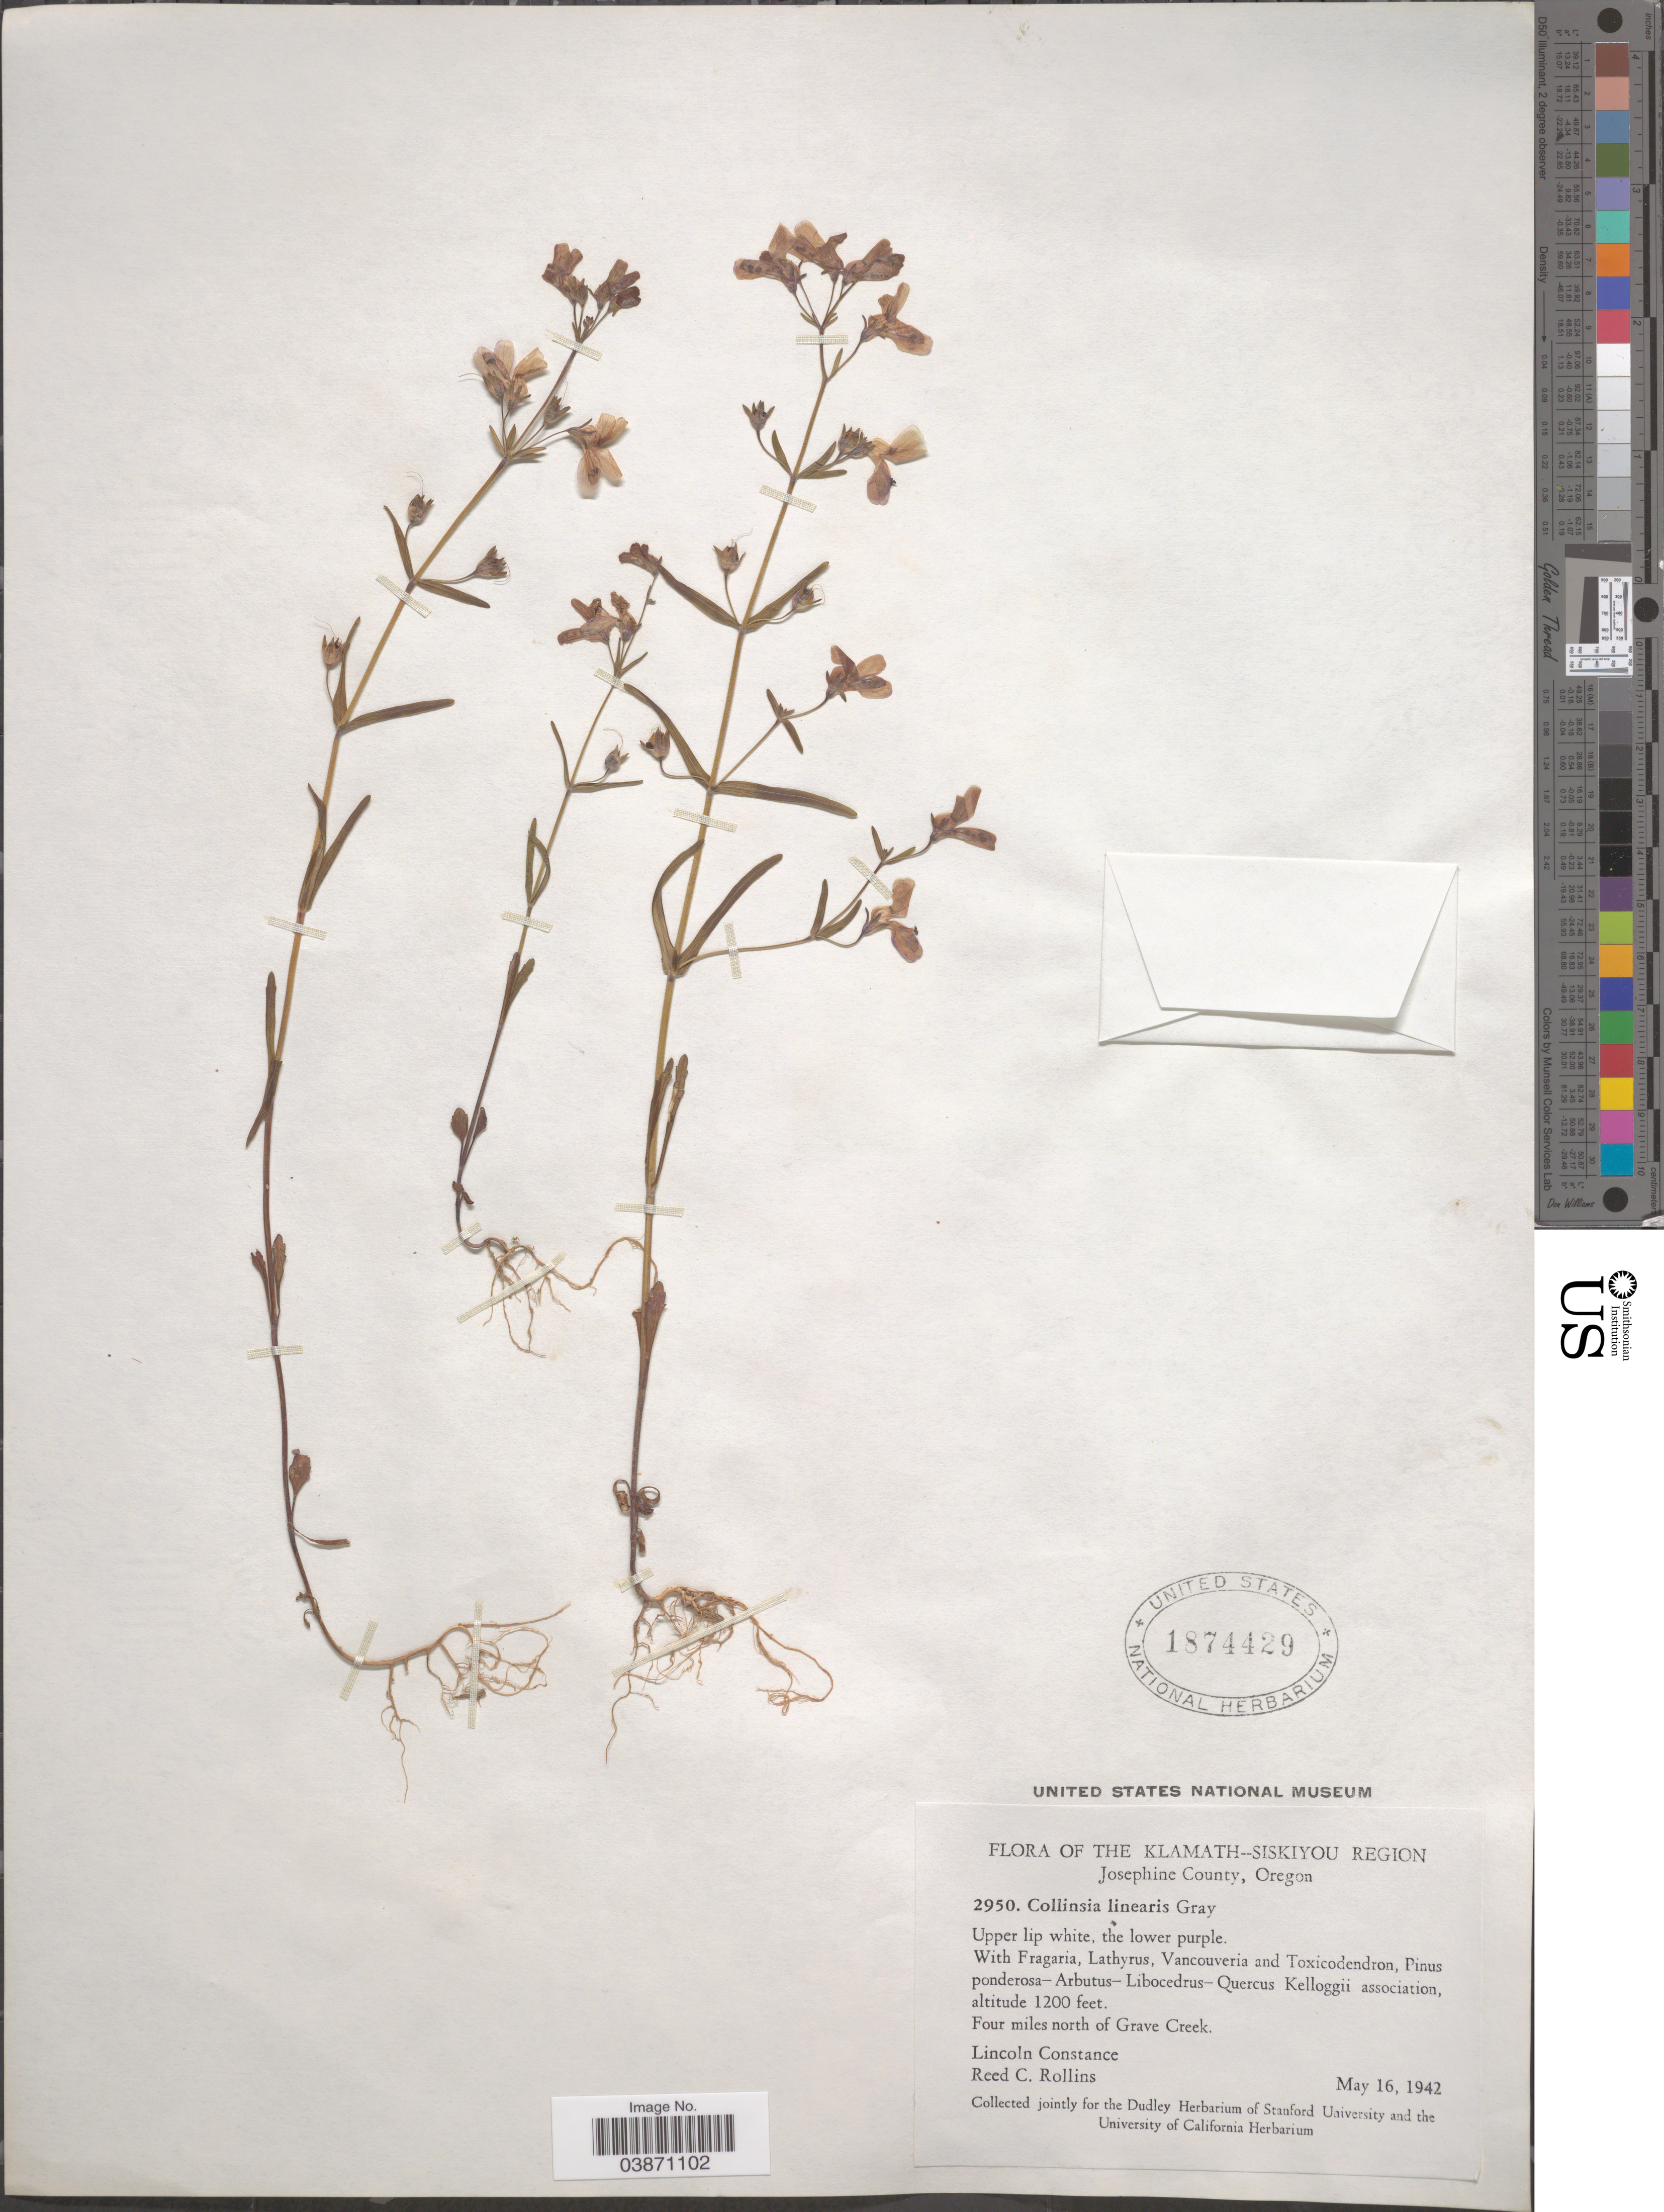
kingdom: Plantae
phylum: Tracheophyta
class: Magnoliopsida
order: Lamiales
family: Plantaginaceae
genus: Collinsia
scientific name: Collinsia linearis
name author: A. Gray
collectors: L. Constance & R. C. Rollins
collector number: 2950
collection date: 1942-05-16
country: United States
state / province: Oregon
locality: Josephine County, Oregon. The Klamath--Siskiyou region. Four miles north of Grave Creek.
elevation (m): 366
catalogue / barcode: US 1874429